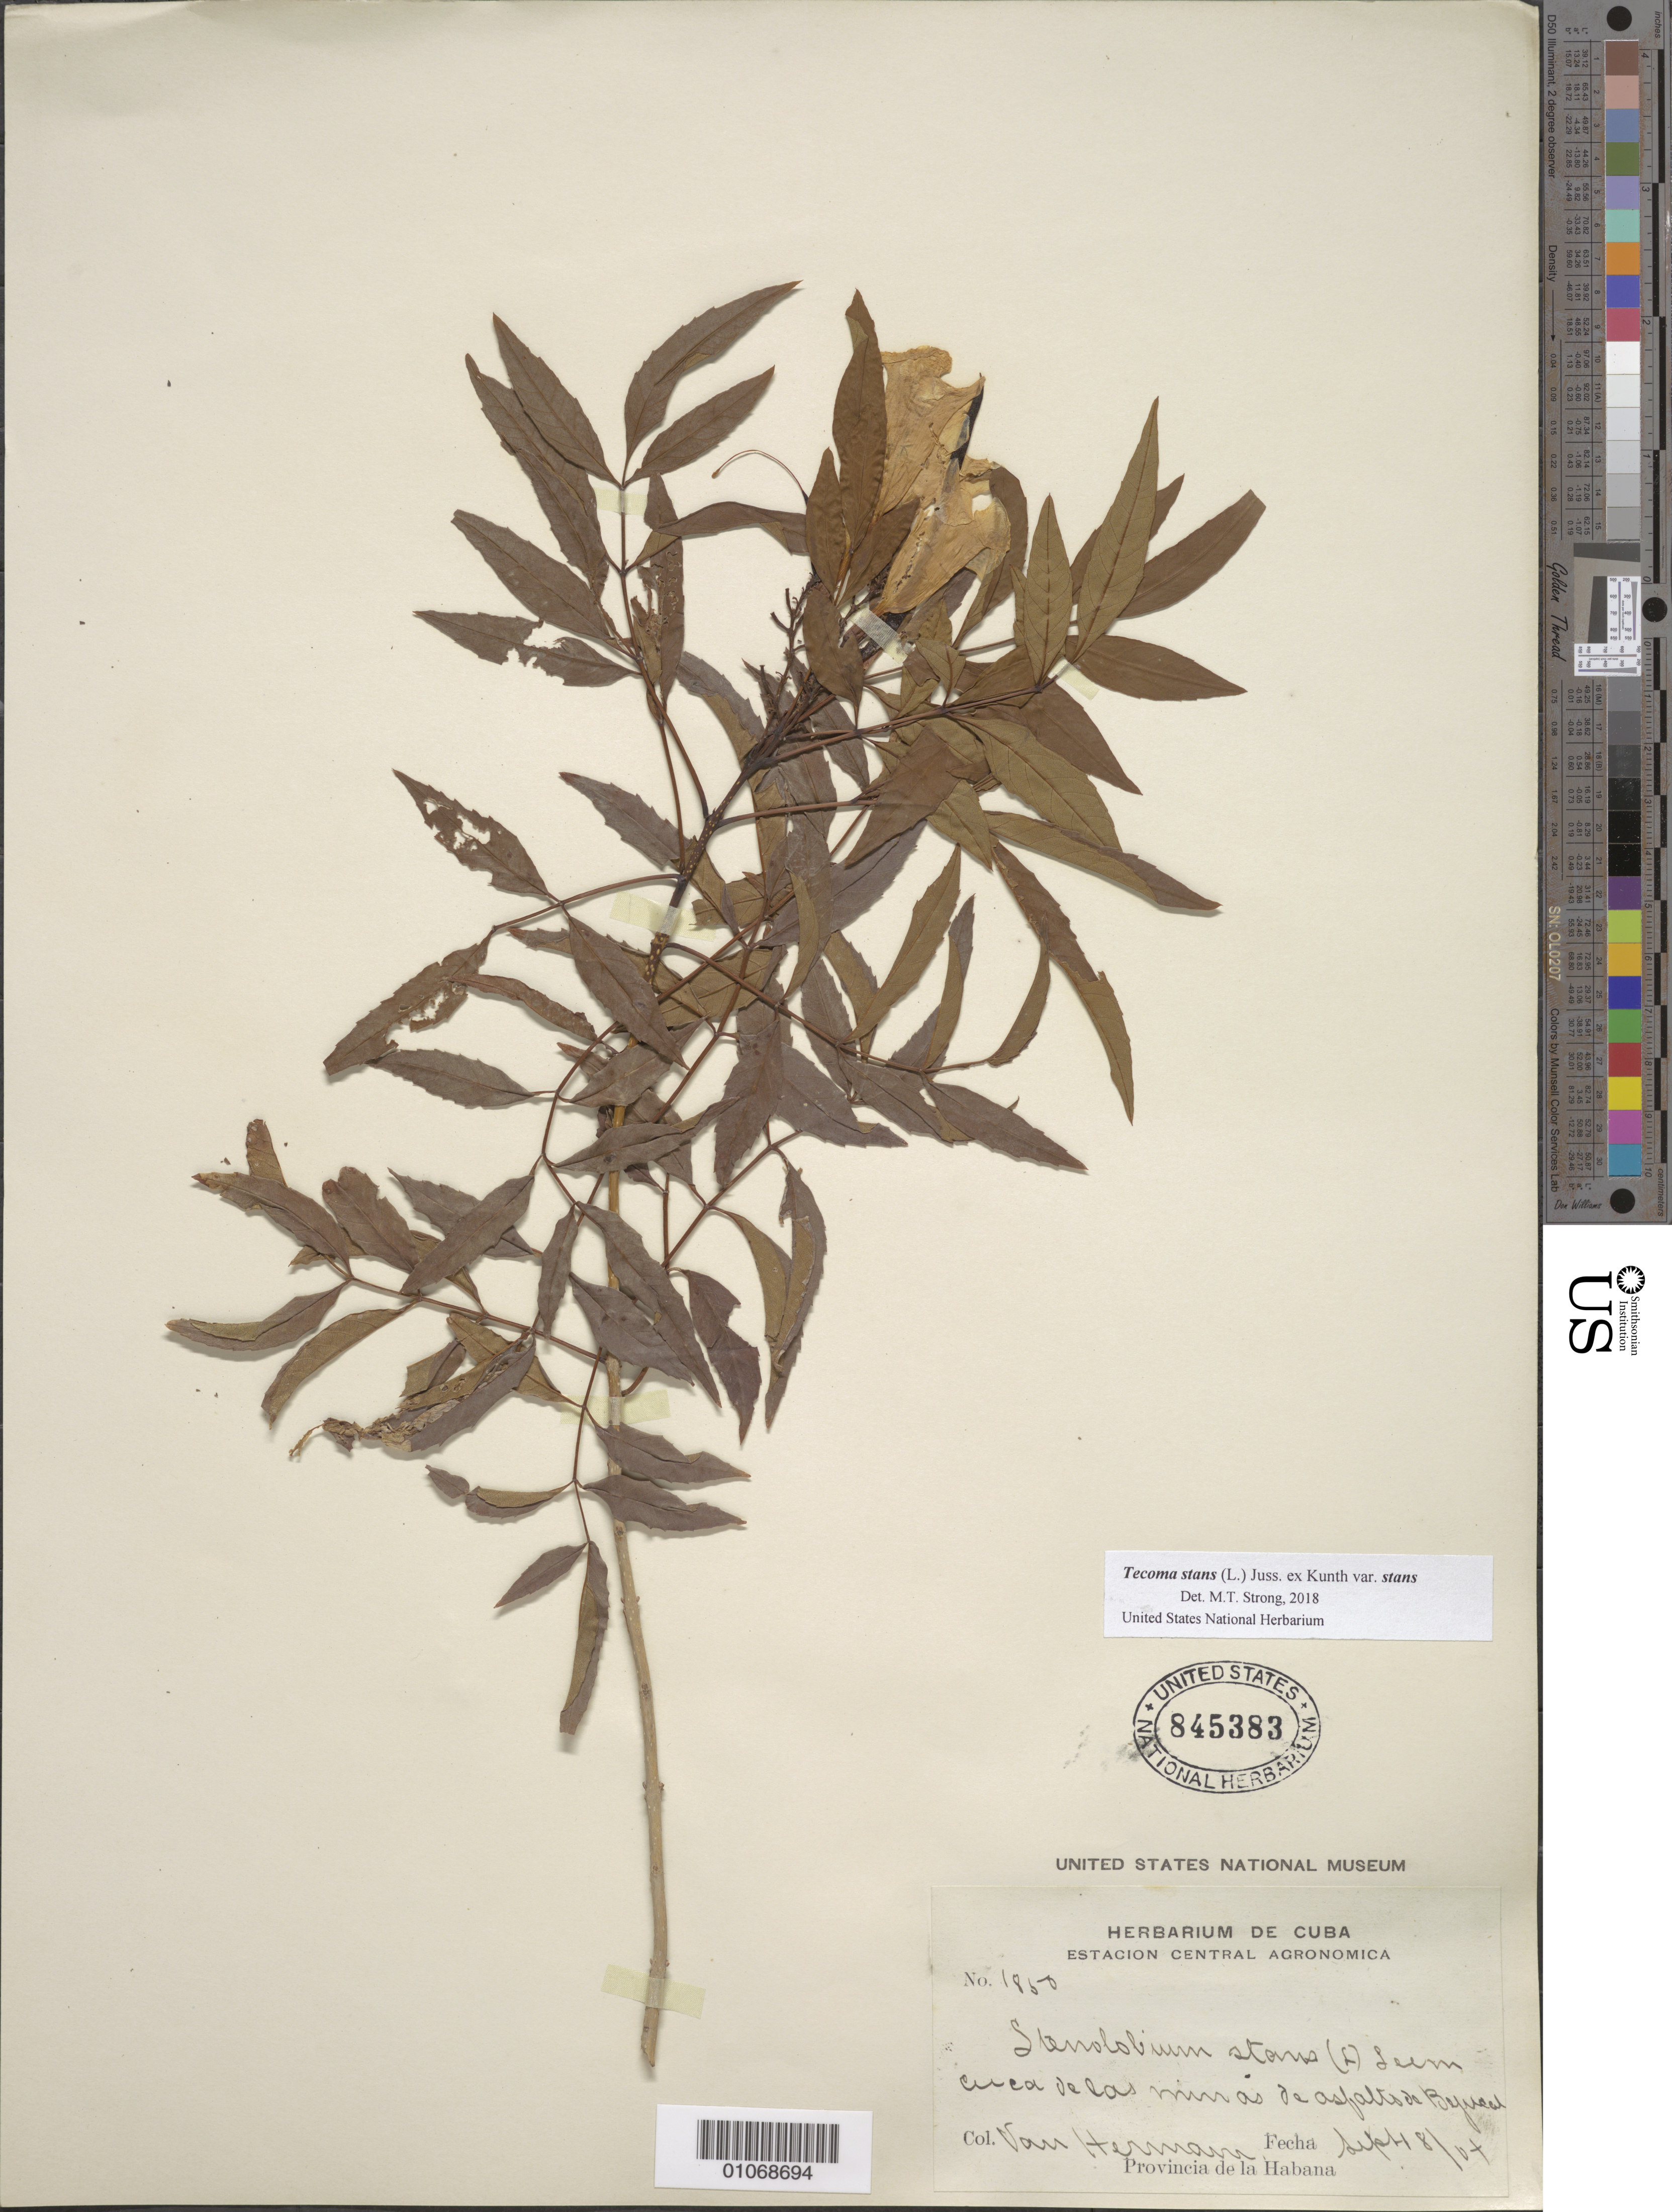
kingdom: Plantae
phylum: Tracheophyta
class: Magnoliopsida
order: Lamiales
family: Bignoniaceae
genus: Tecoma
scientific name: Tecoma stans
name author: (L.) Juss. ex Kunth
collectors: H. A. Van Hermann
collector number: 1850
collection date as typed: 08 Sep 1904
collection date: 1904-09-08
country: Cuba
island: Cuba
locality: La Habana province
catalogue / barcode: US 845383